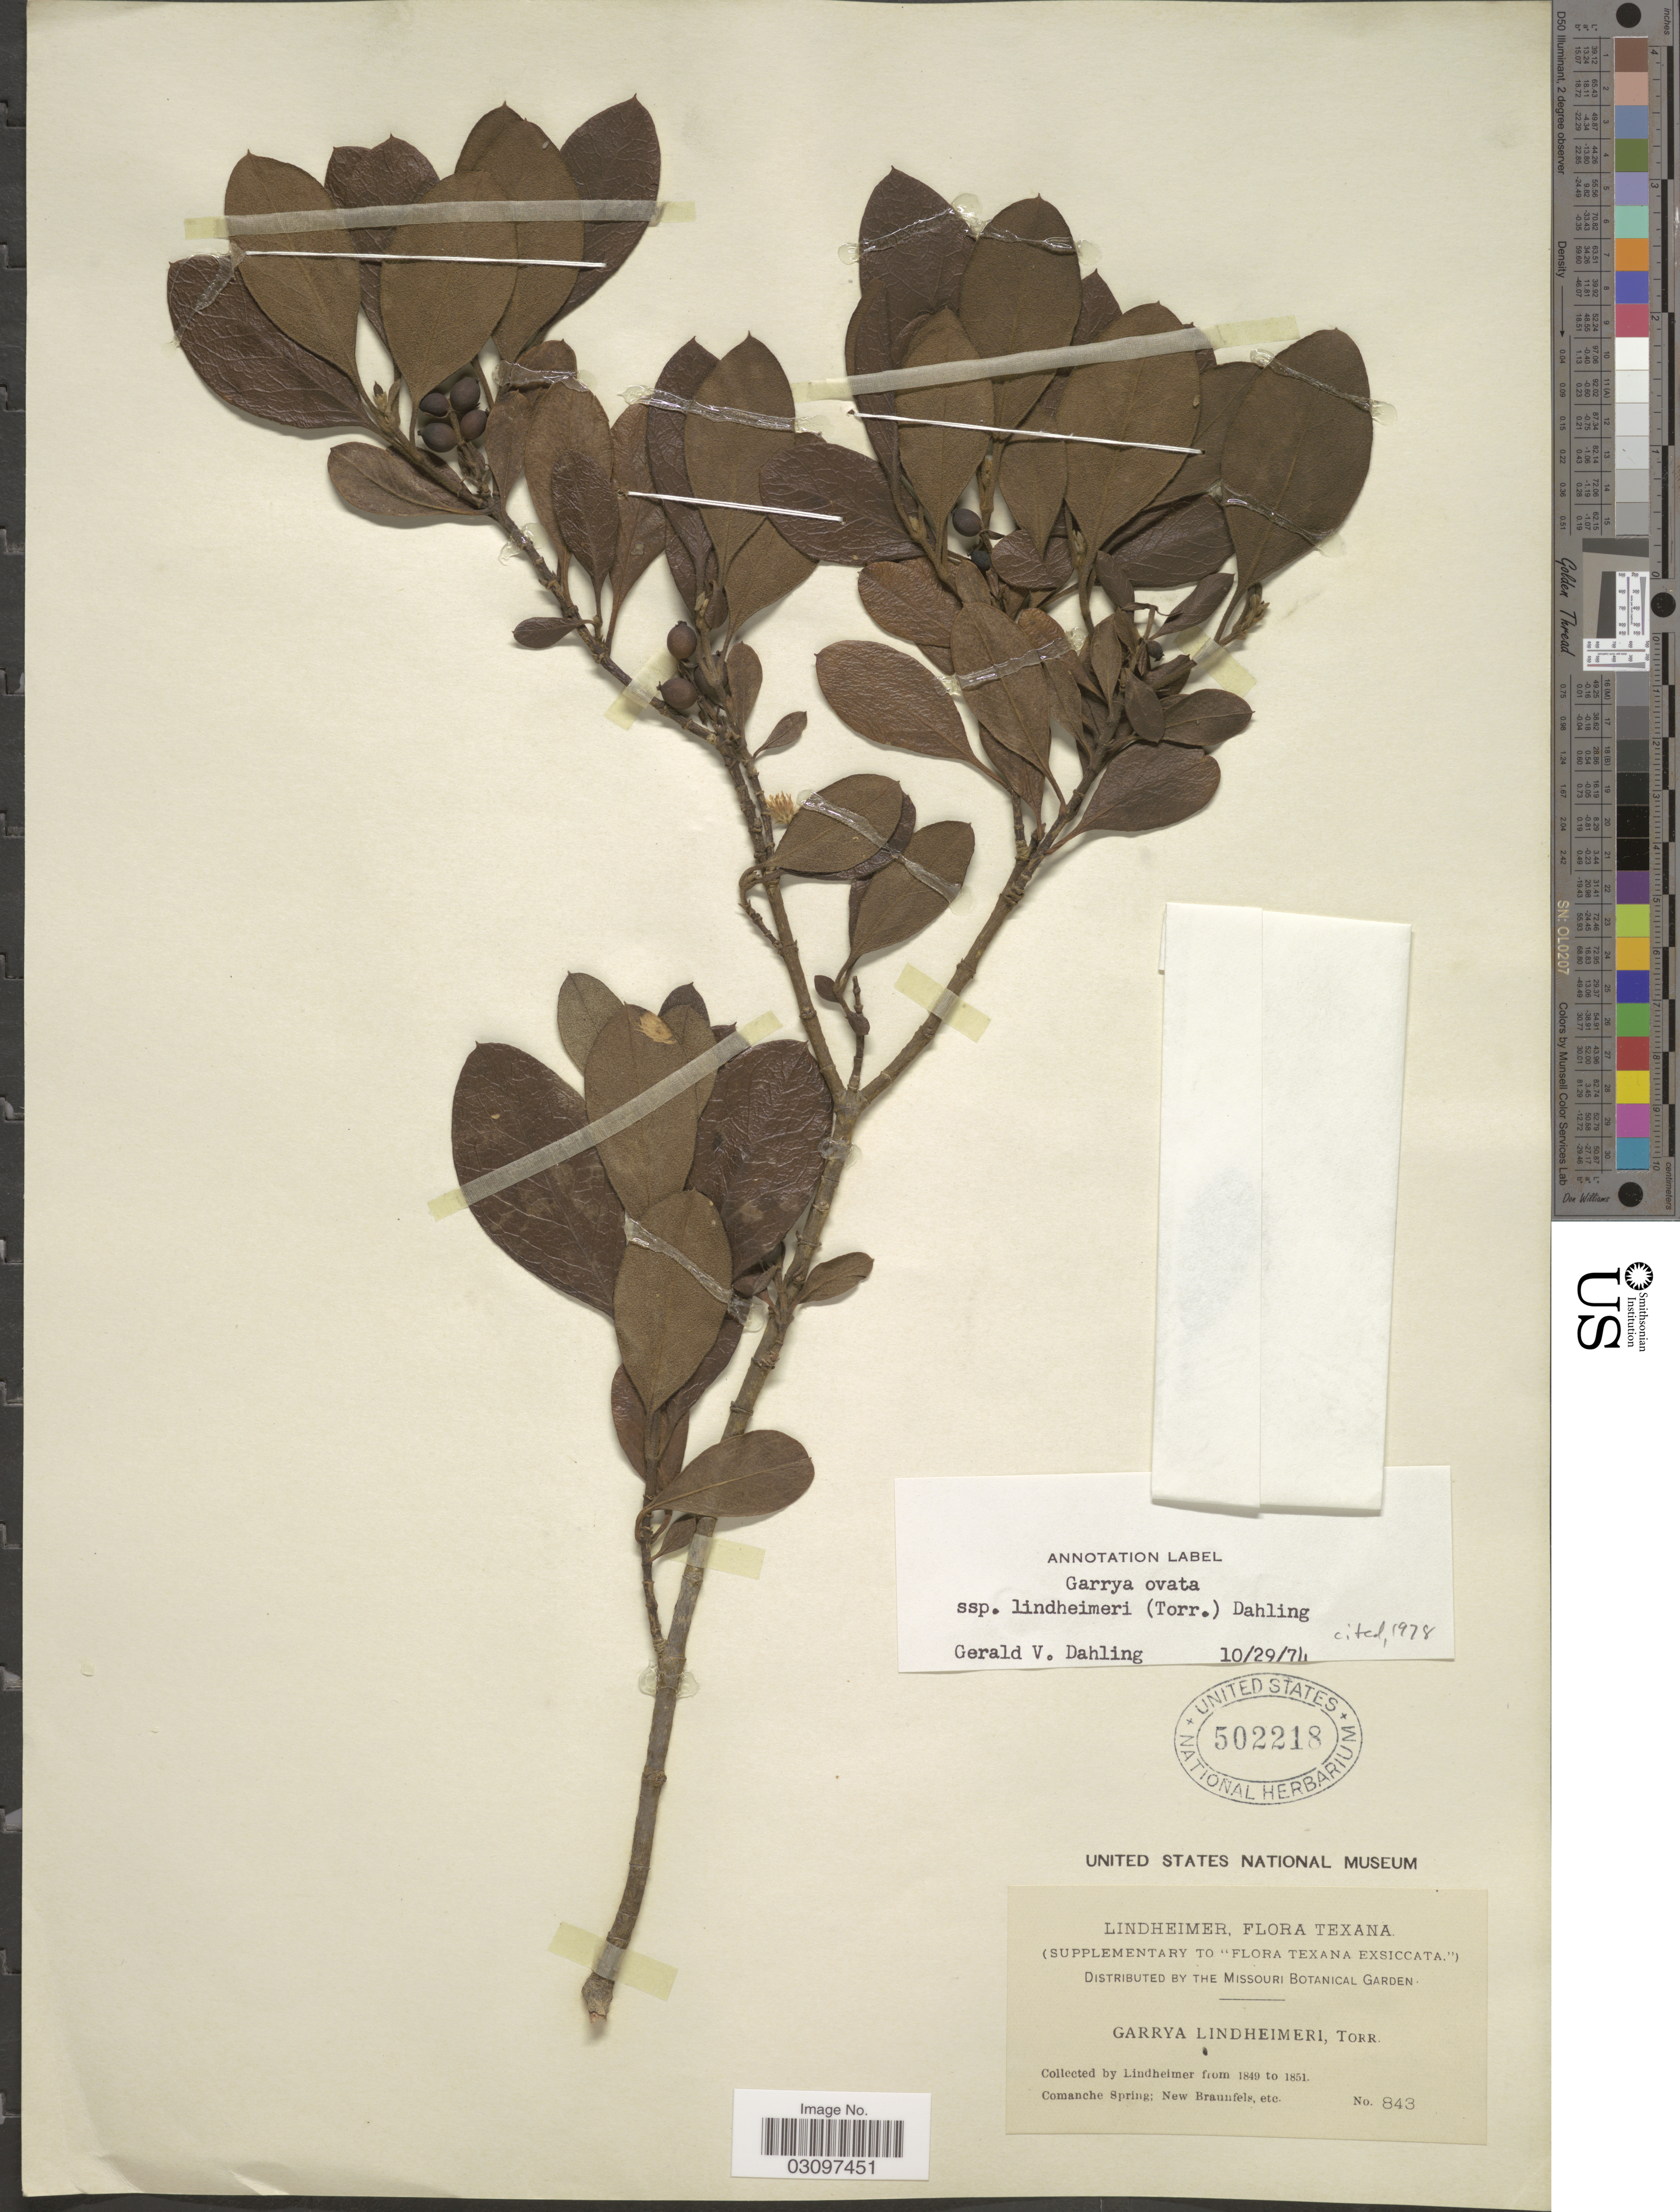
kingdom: Plantae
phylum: Tracheophyta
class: Magnoliopsida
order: Garryales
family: Garryaceae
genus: Garrya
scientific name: Garrya ovata subsp. lindheimeri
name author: (Torr.) Dahling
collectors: -. Lindheimer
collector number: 843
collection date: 1849/1851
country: United States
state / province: Texas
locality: Comanche Spring: New Braunfels, etc.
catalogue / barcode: US 502218